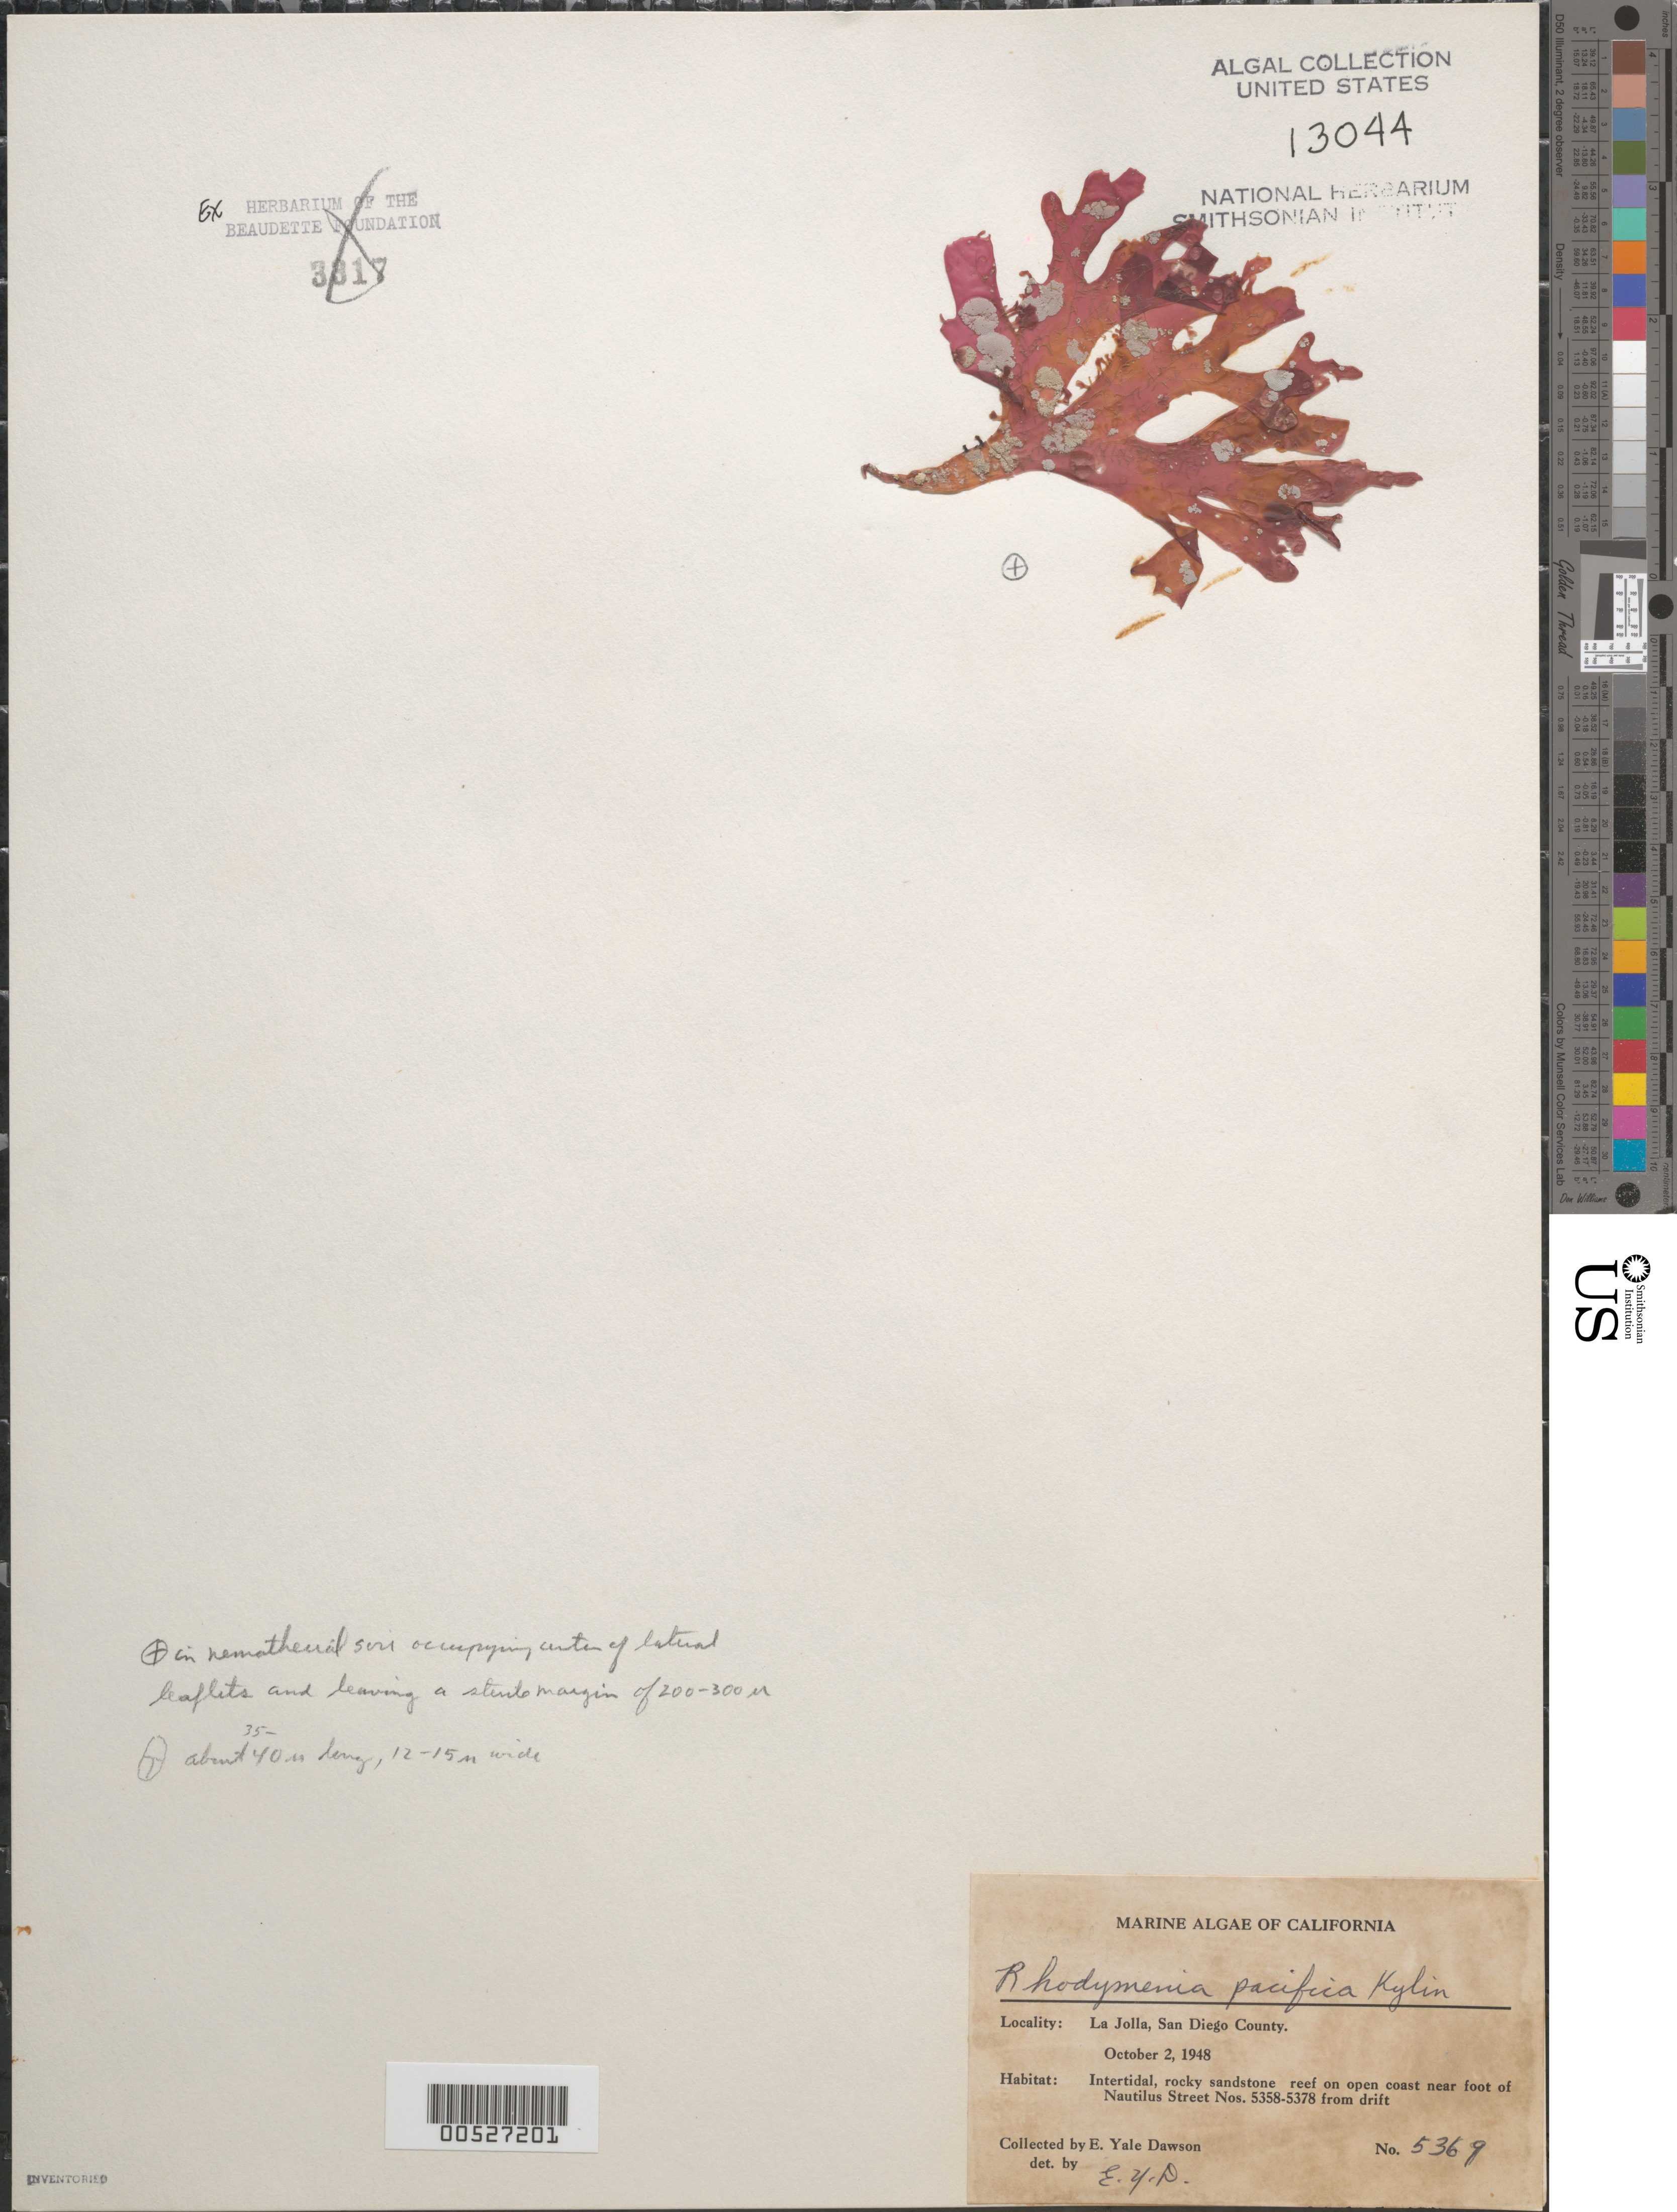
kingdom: Plantae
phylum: Rhodophyta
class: Florideophyceae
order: Rhodymeniales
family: Rhodymeniaceae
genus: Rhodymenia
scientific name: Rhodymenia pacifica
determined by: Dawson, E. Y.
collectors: E. Y. Dawson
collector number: EYD 5369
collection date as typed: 02 Oct 1948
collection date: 1948-10-02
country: United States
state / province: California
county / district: San Diego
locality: La Jolla, near foot of Nautilus Street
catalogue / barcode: US 13044